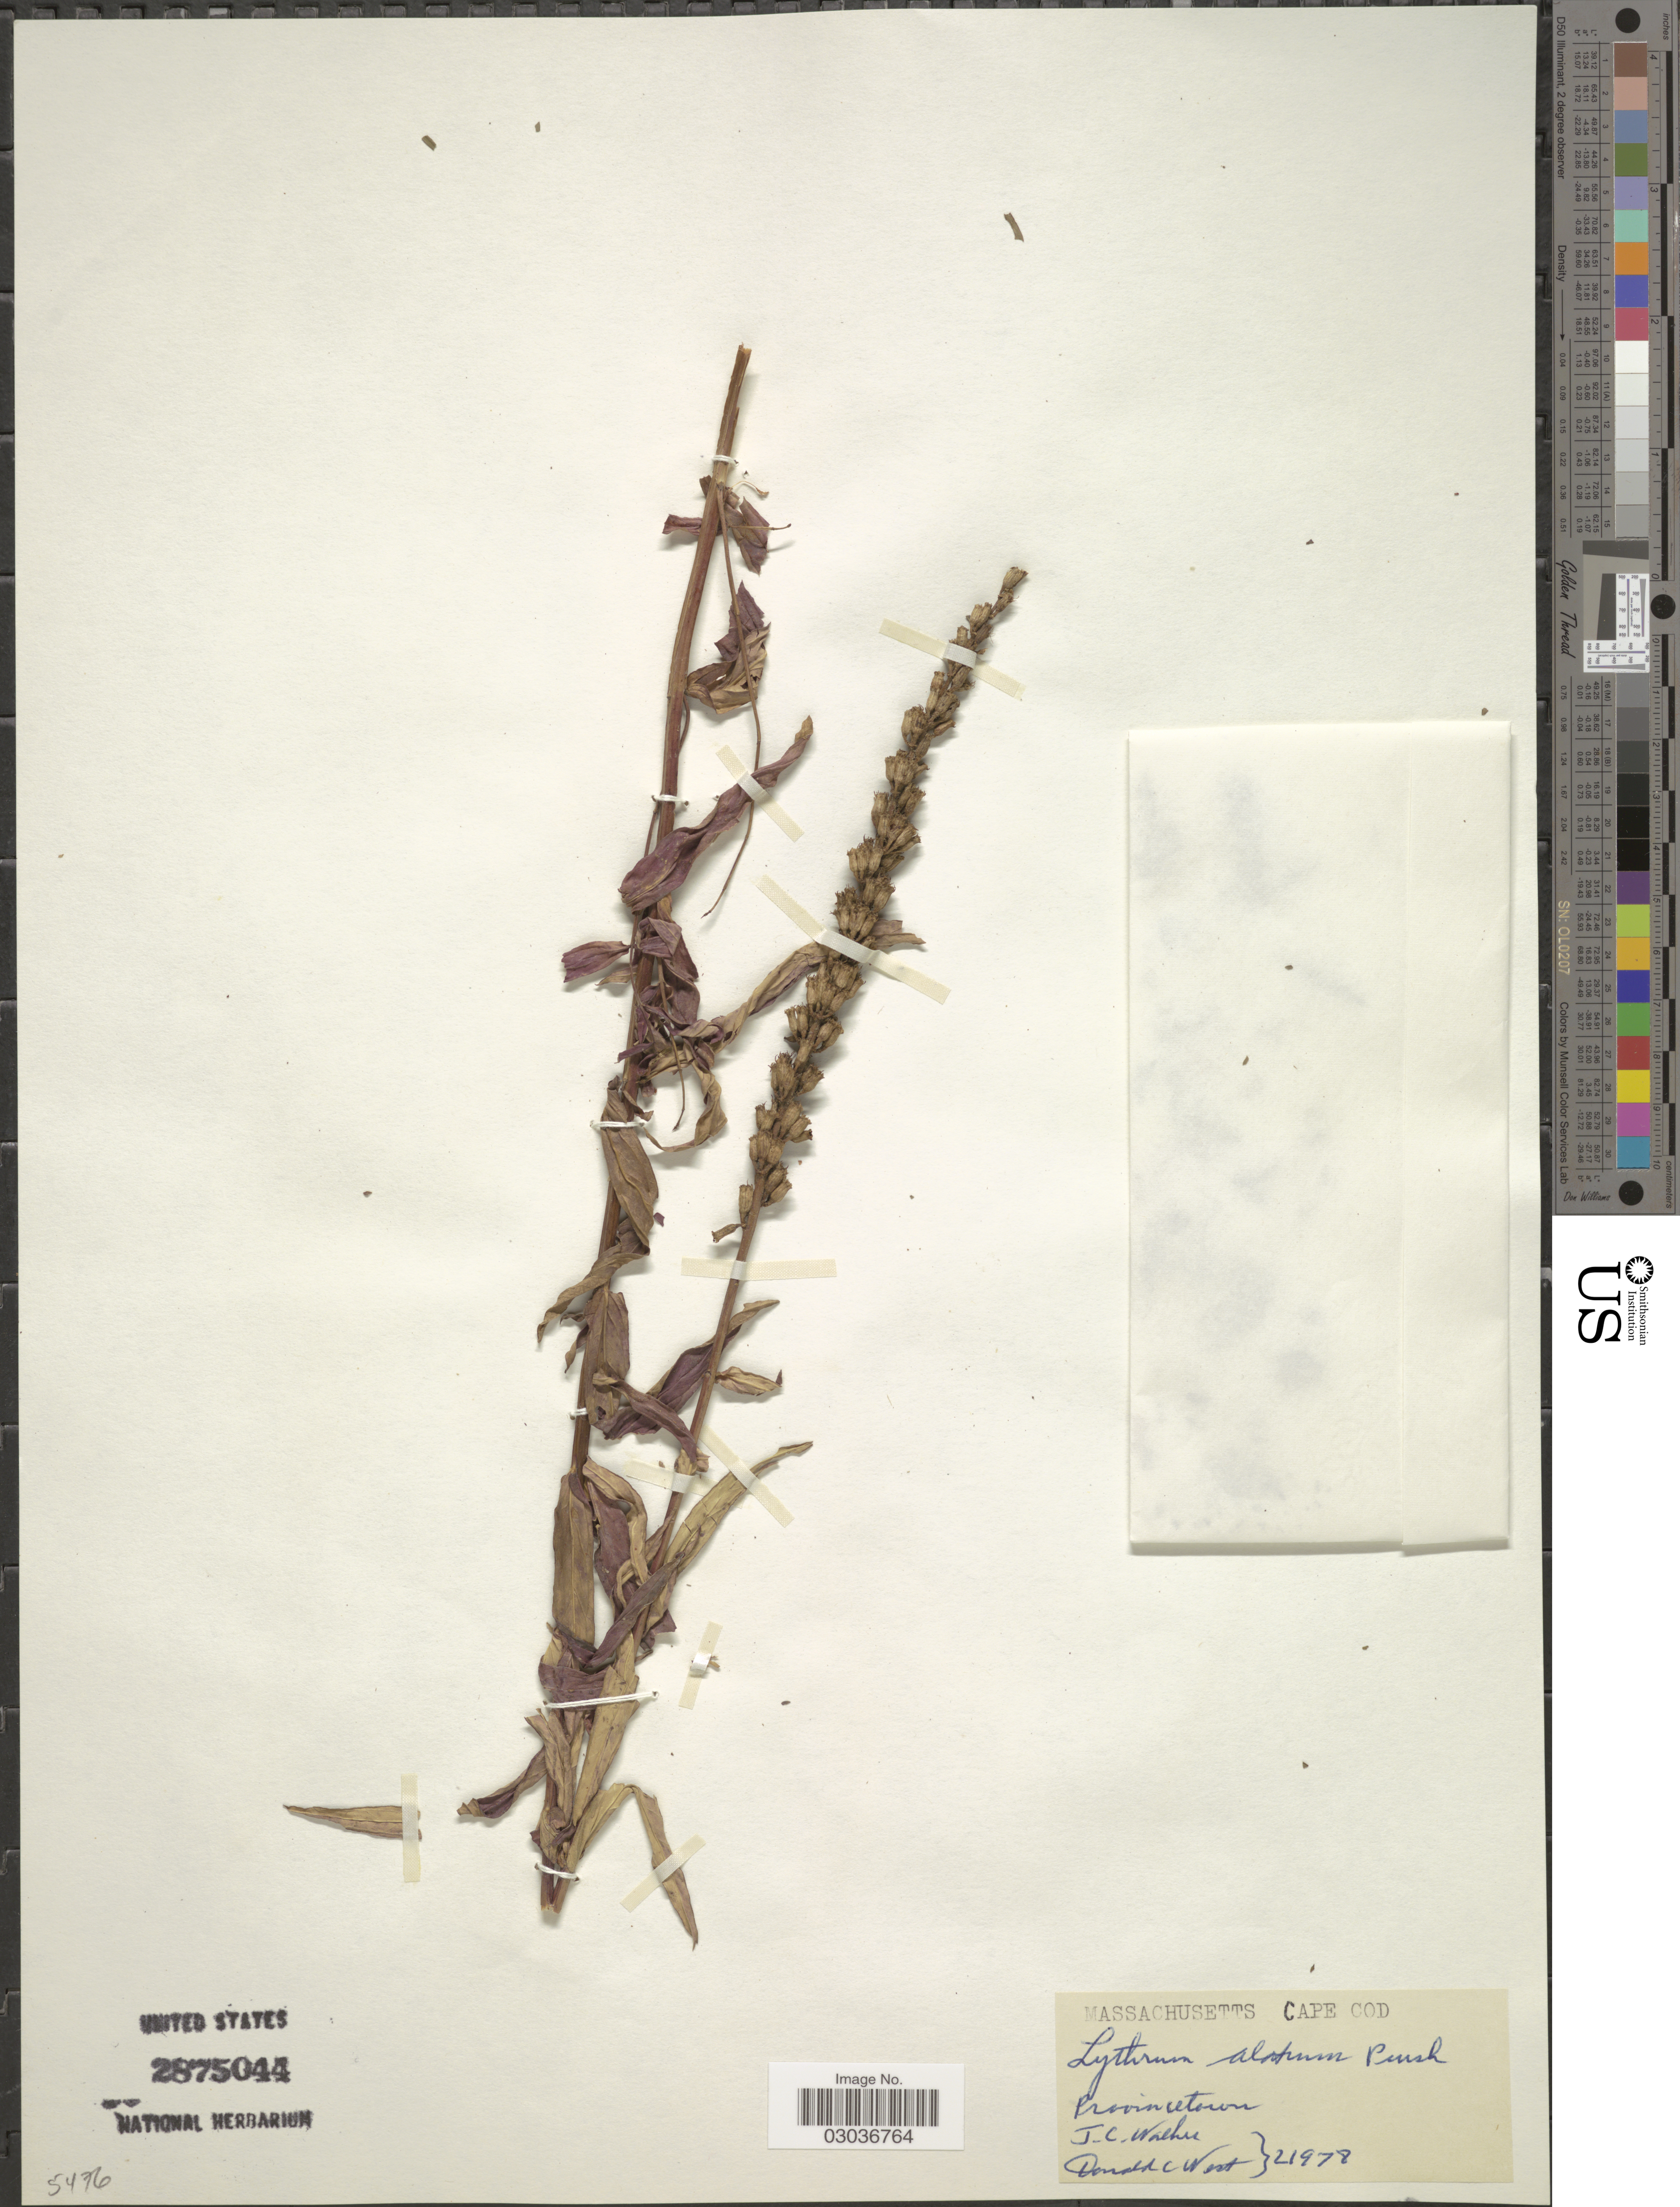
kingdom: Plantae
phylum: Tracheophyta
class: Magnoliopsida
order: Myrtales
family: Lythraceae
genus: Lythrum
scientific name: Lythrum alatum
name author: Pursh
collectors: J. Walker & D. West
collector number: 21978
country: United States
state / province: Massachusetts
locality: Cape Cod. Provincetown.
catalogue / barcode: US 2875044